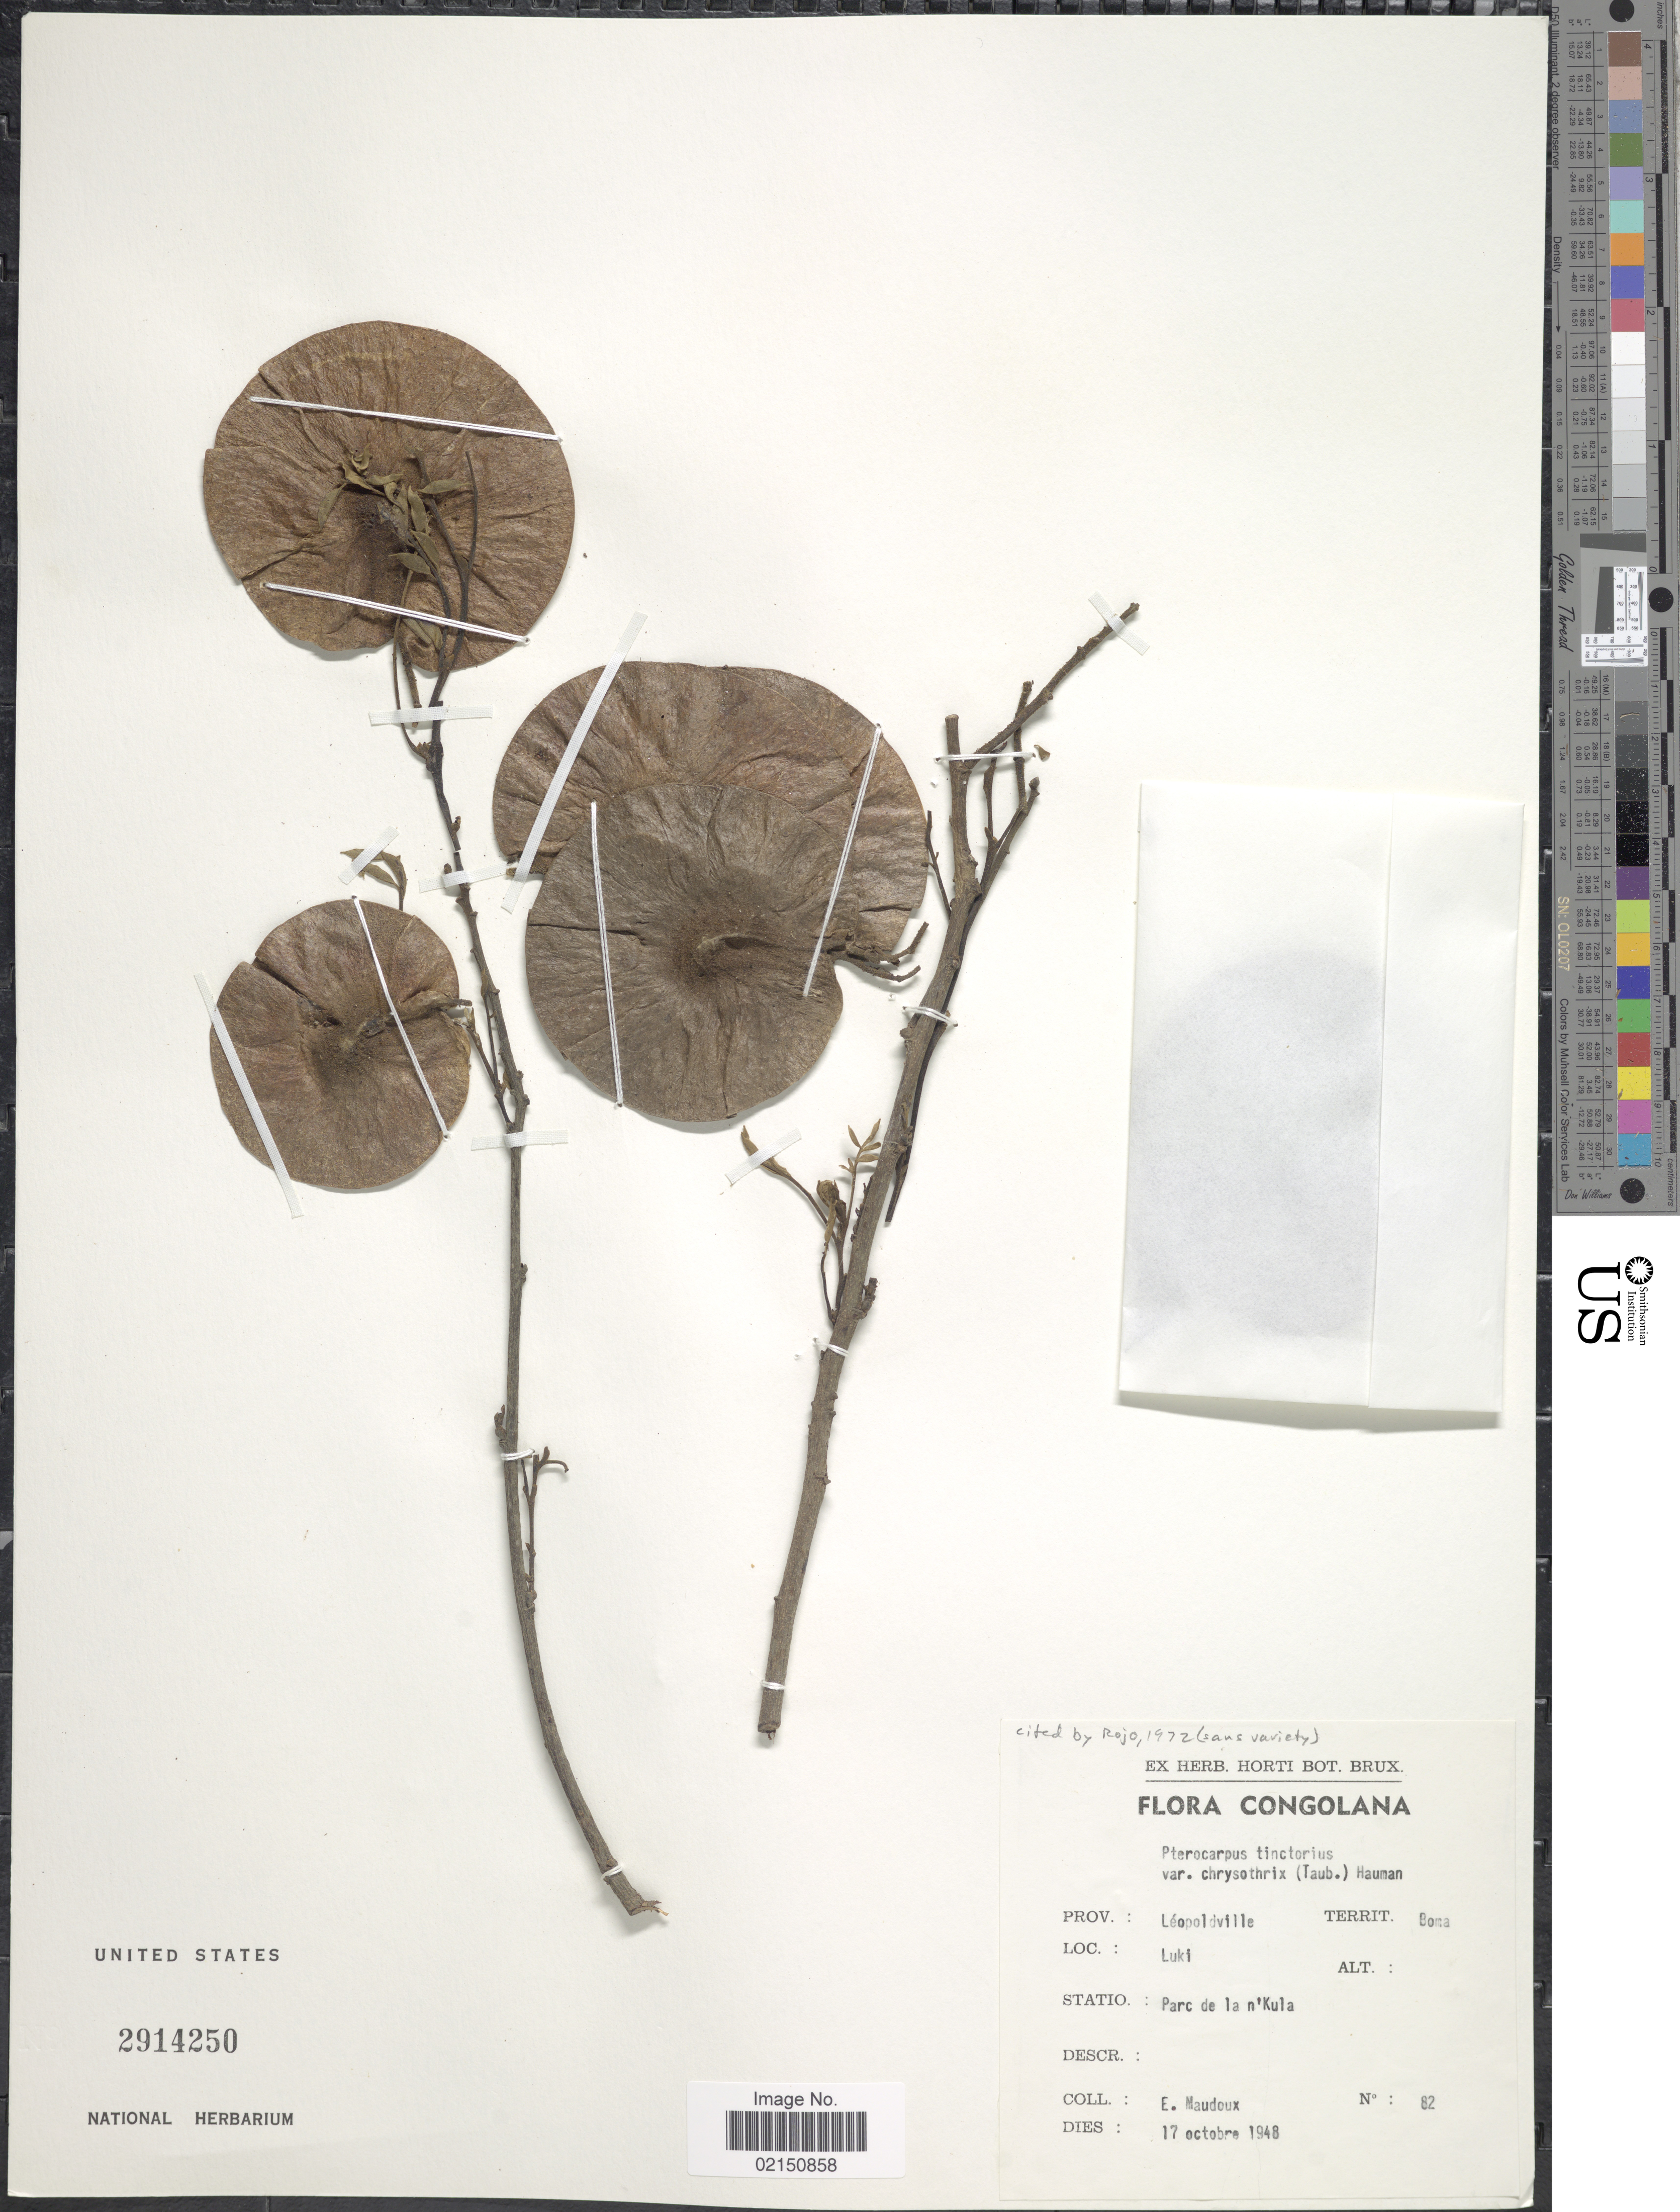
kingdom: Plantae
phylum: Tracheophyta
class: Magnoliopsida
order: Fabales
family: Fabaceae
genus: Pterocarpus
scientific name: Pterocarpus tinctorius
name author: Welw.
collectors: E. Maudoux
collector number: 82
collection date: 1948-10-17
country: Congo, Democratic Republic of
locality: Congolana. Prov. Léopoldville Territ. Boma. Luki. Parc de la n'Kula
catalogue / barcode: US 2914250